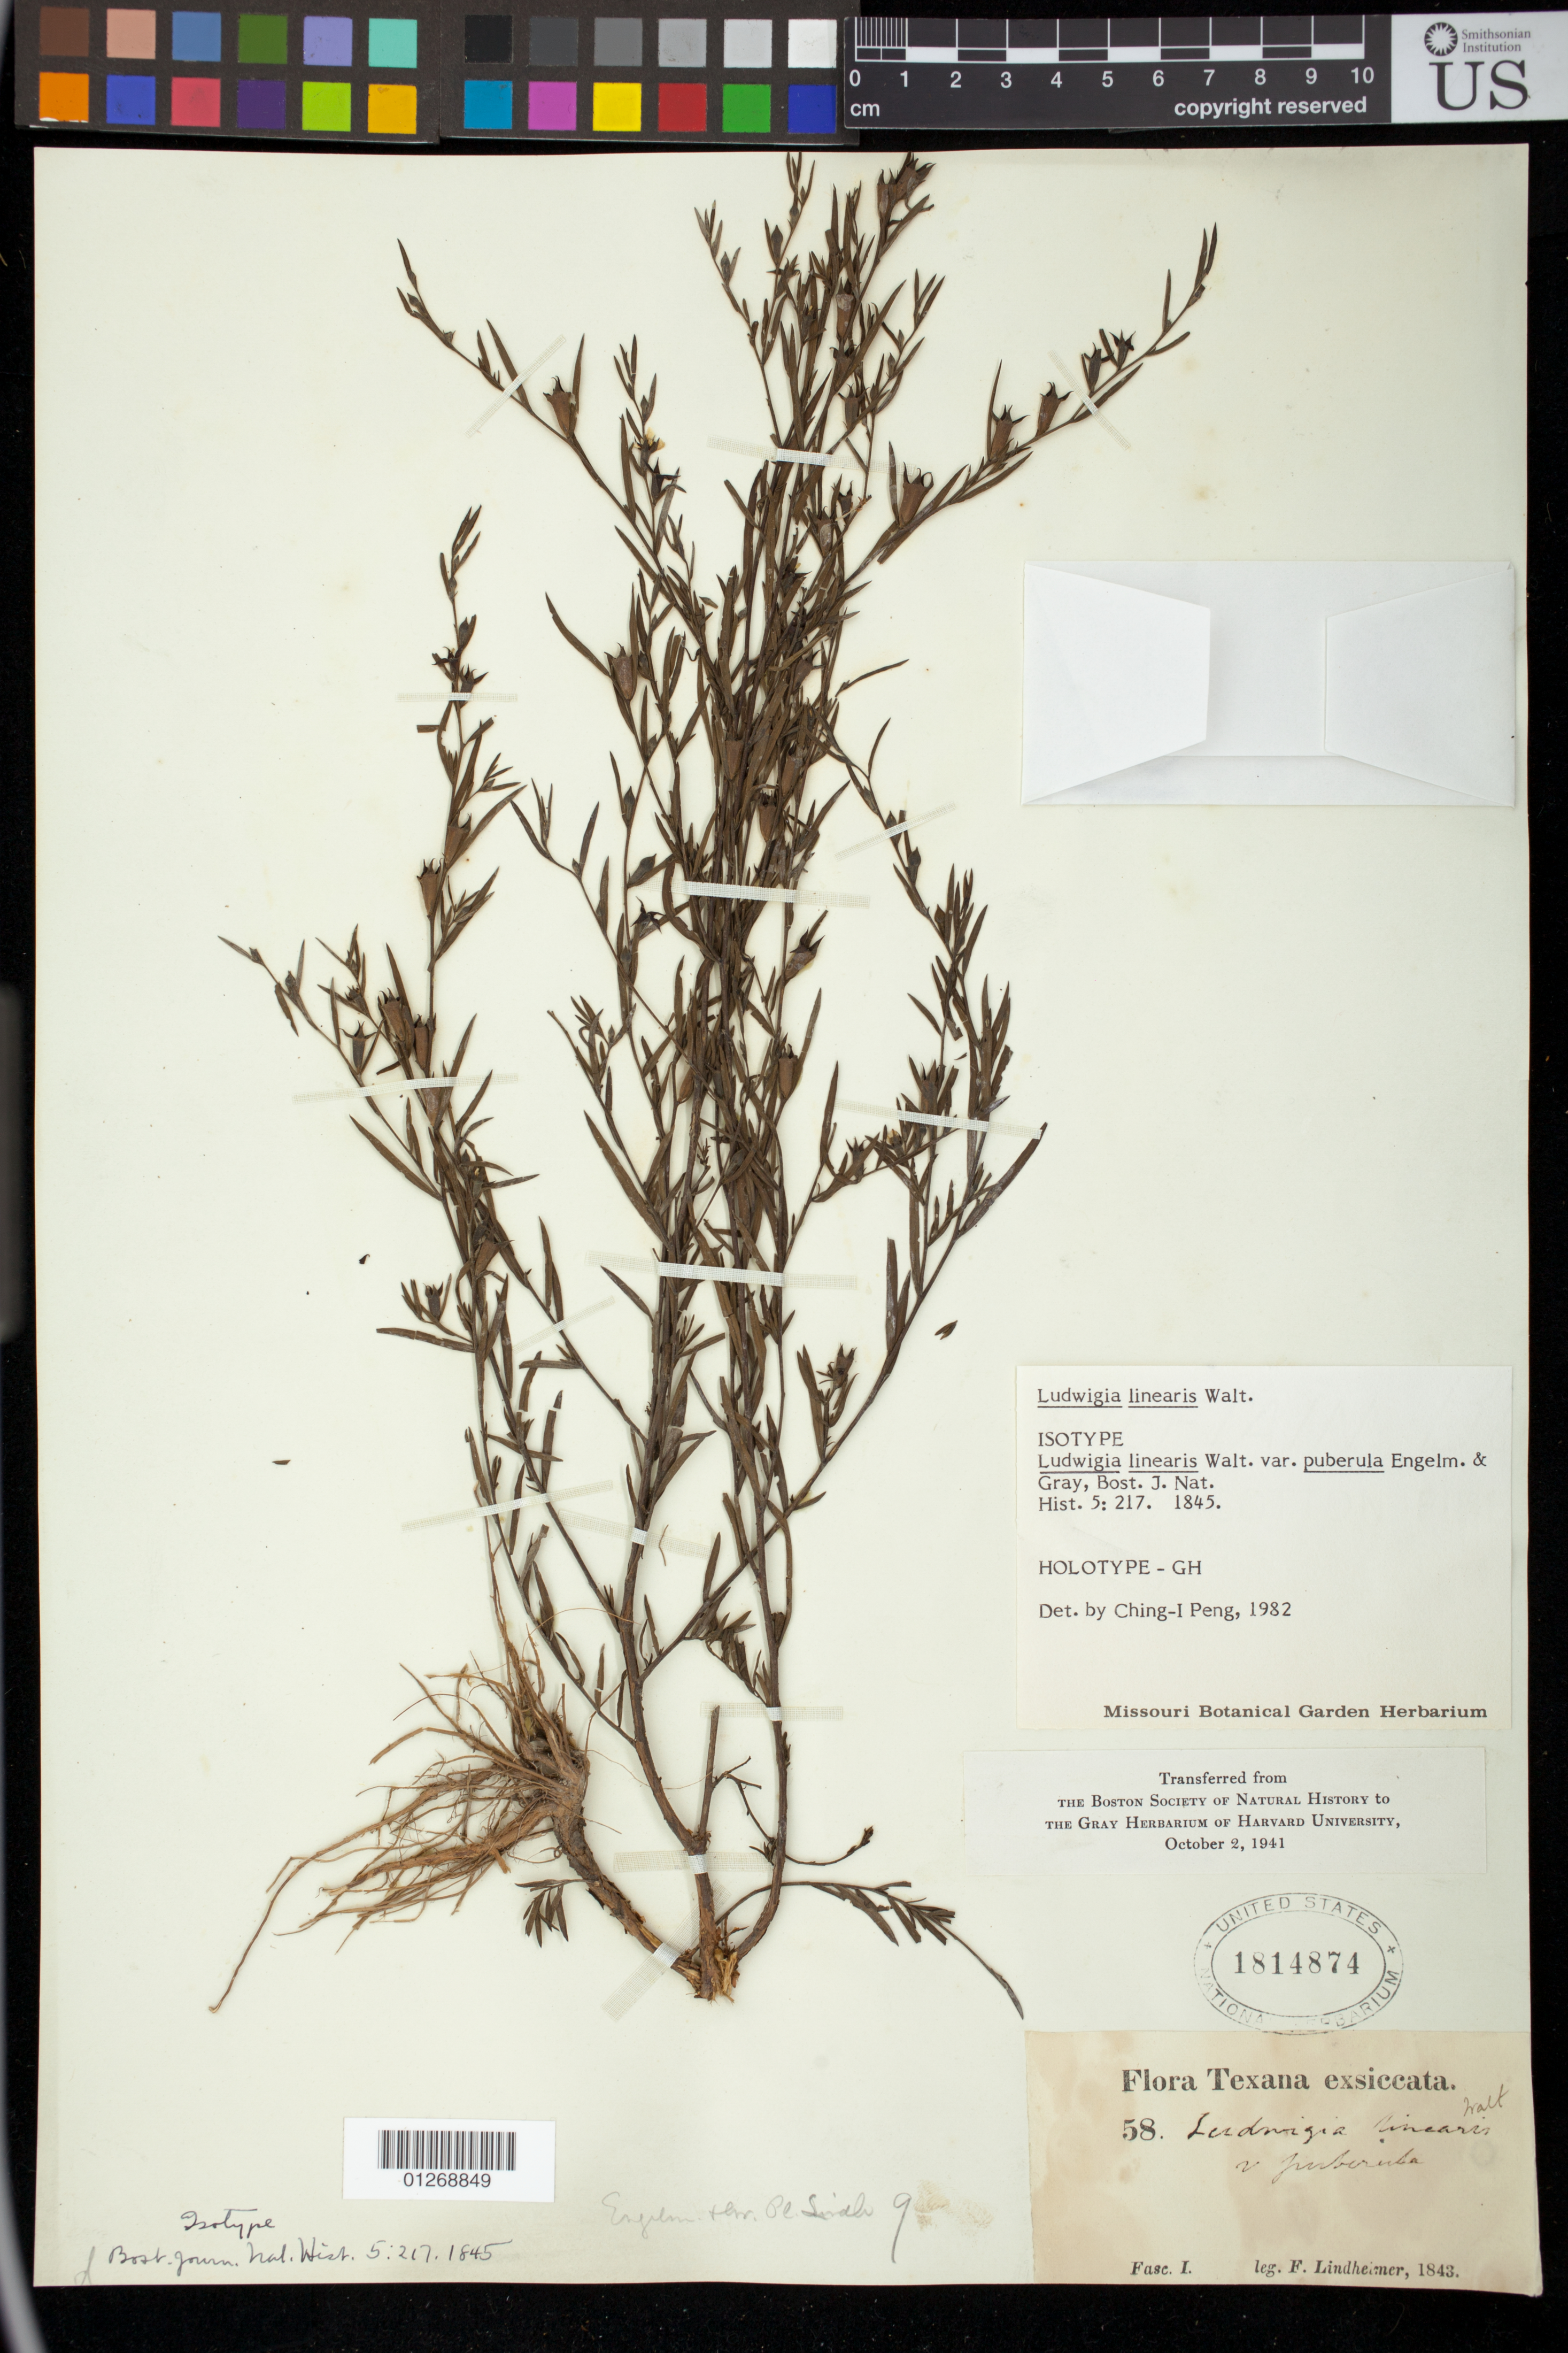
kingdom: Plantae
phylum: Tracheophyta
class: Magnoliopsida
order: Myrtales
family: Onagraceae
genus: Ludwigia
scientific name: Ludwigia linearis var. puberula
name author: Engelm. & A. Gray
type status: Isolectotype; Isosyntype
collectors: F. J. Lindheimer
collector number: I 58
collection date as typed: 1843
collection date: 1843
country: United States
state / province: Texas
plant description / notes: Protologue, "Prairies and road-sides, Houston. June, September. Also in Alabama, Louisiana, &c." Effectively lectotypified by Peng (1989), citing "holotype" at GH. [Note that lectotype collection is July 1843; US sheet, cited and annotated as "isotype", does not bear month of collection]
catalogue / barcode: US 1814874